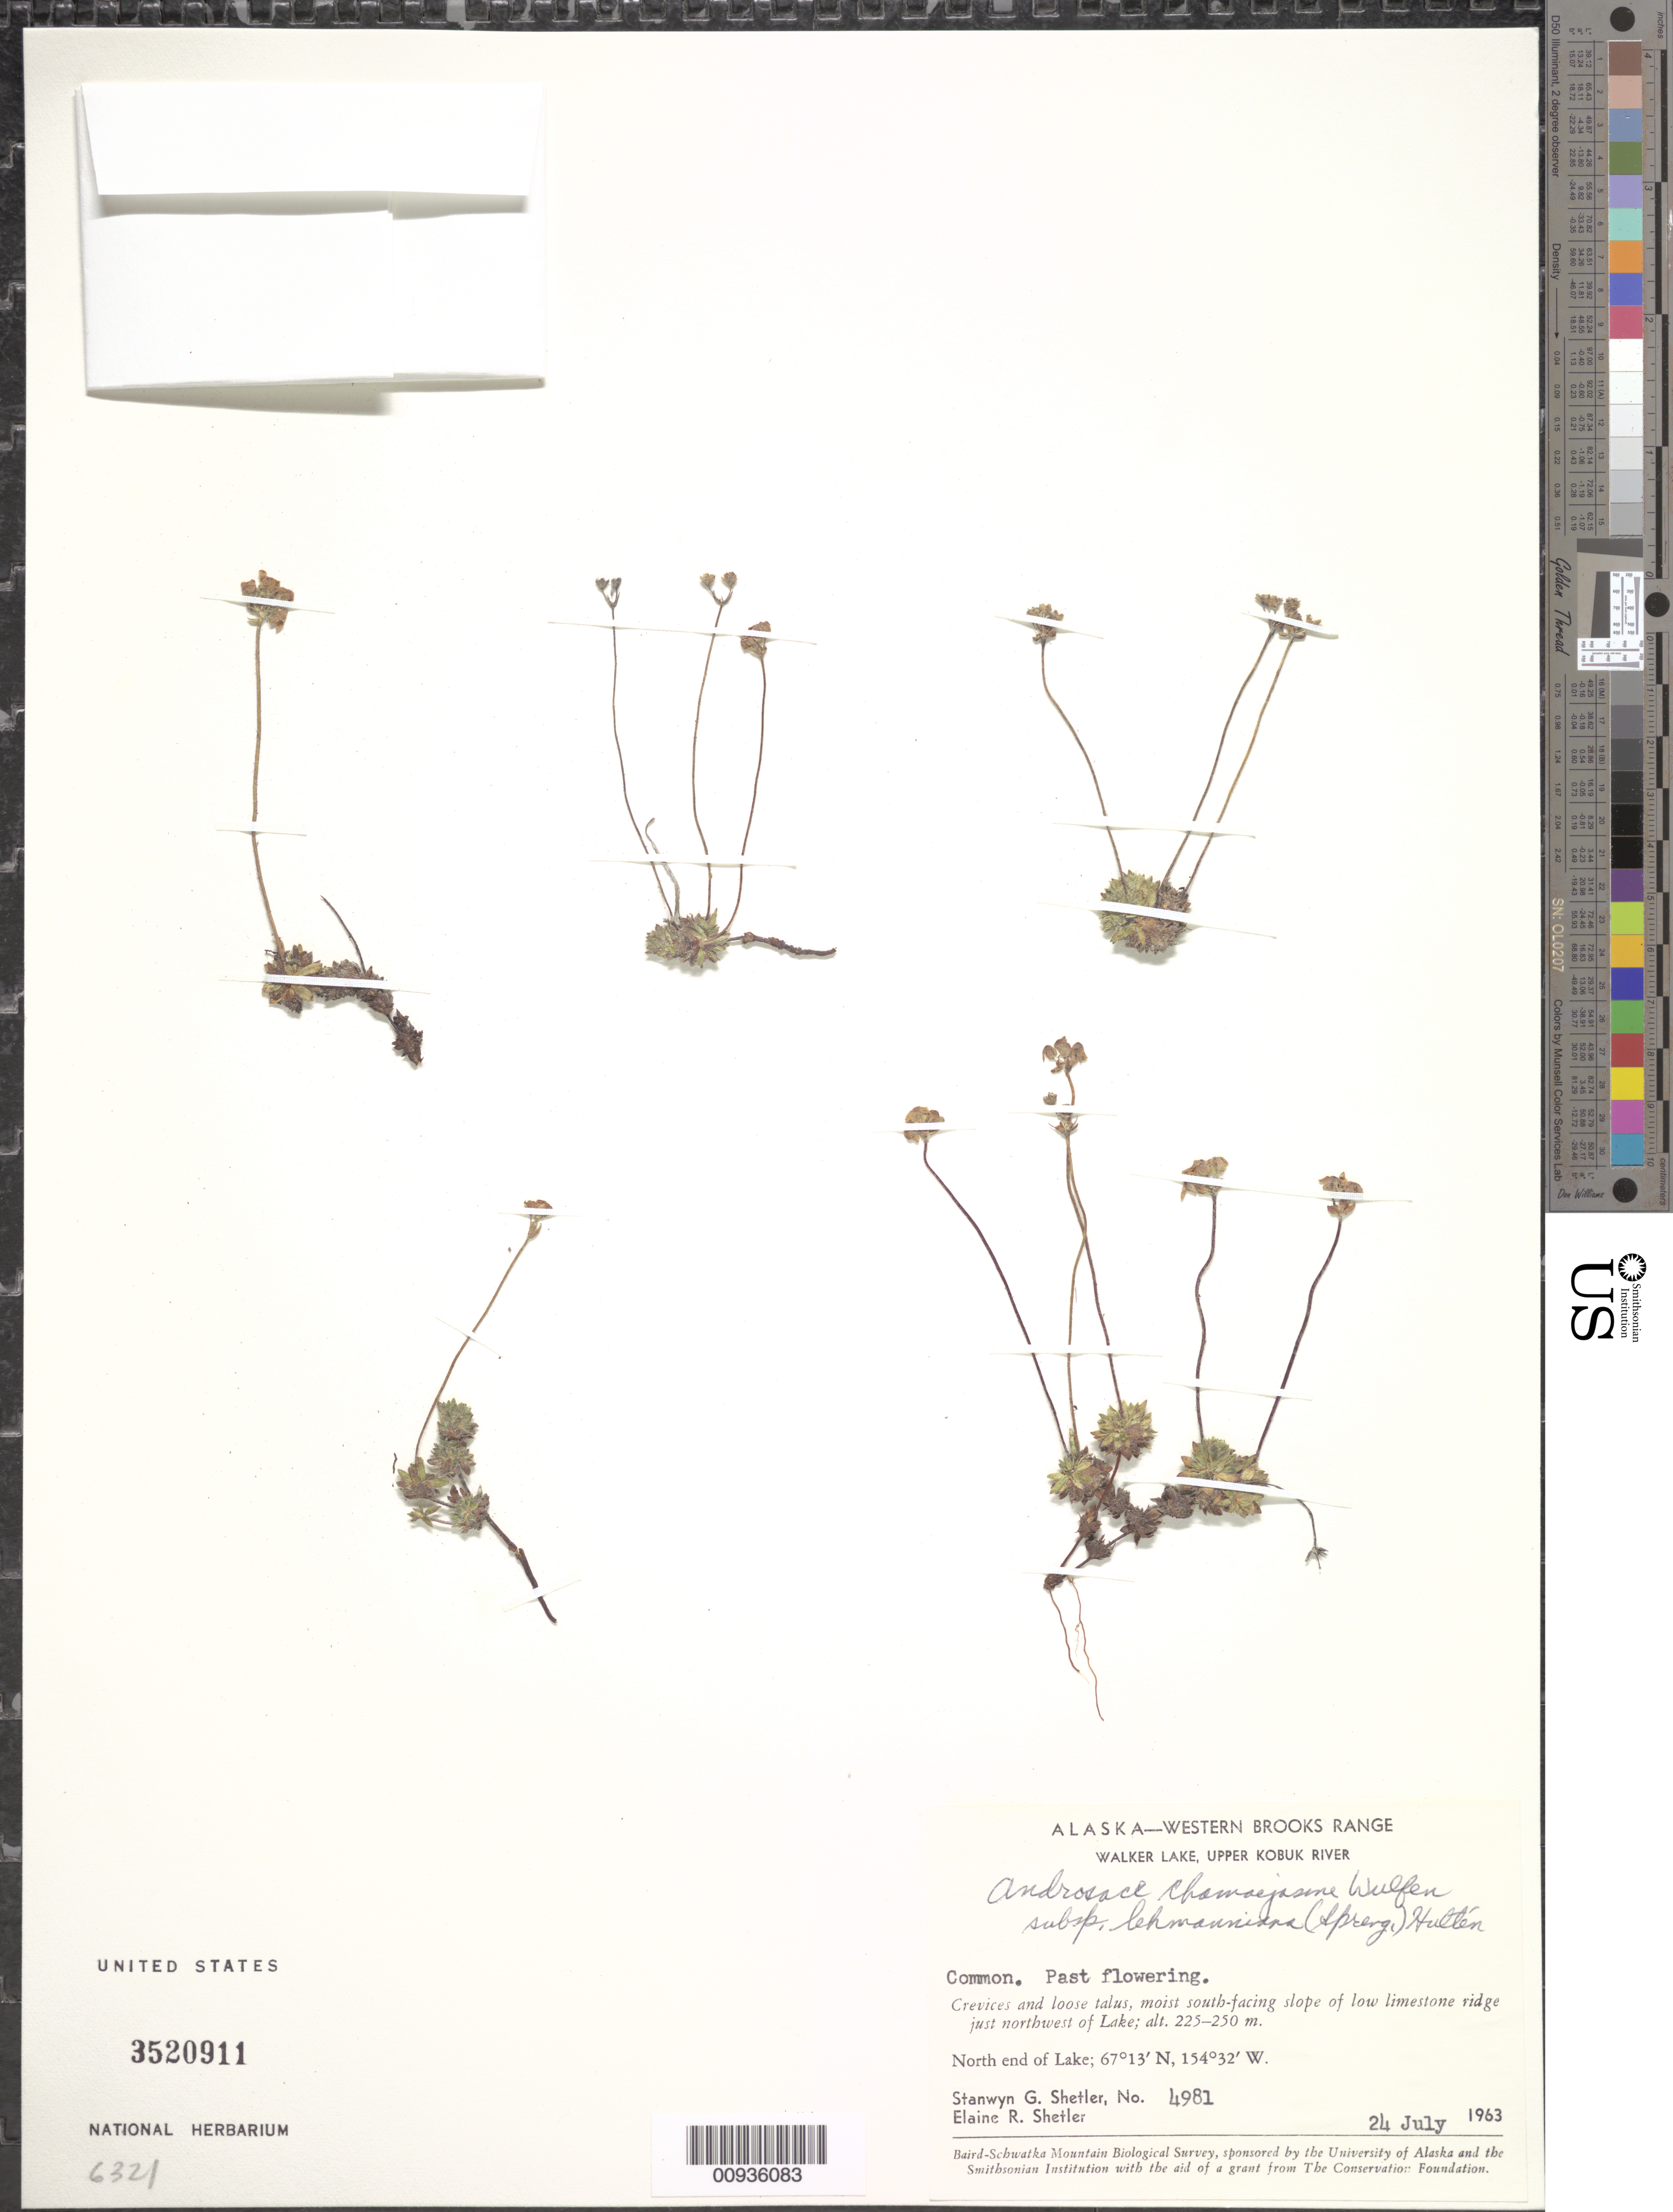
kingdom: Plantae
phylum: Tracheophyta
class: Magnoliopsida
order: Ericales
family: Primulaceae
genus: Androsace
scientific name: Androsace chamaejasme subsp. lehmanniana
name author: (Spreng.) Hultén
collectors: S. Shetler & E. R. Shetler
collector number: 4981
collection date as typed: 24 Jul 1963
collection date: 1963-07-24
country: United States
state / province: Alaska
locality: North end of Walker Lake. Western Brooks Range, Upper Kobuk River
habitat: Crevices and loose talus, moist south-facing slope of low limestone ridge just northwest of Lake.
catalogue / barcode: US 3520911